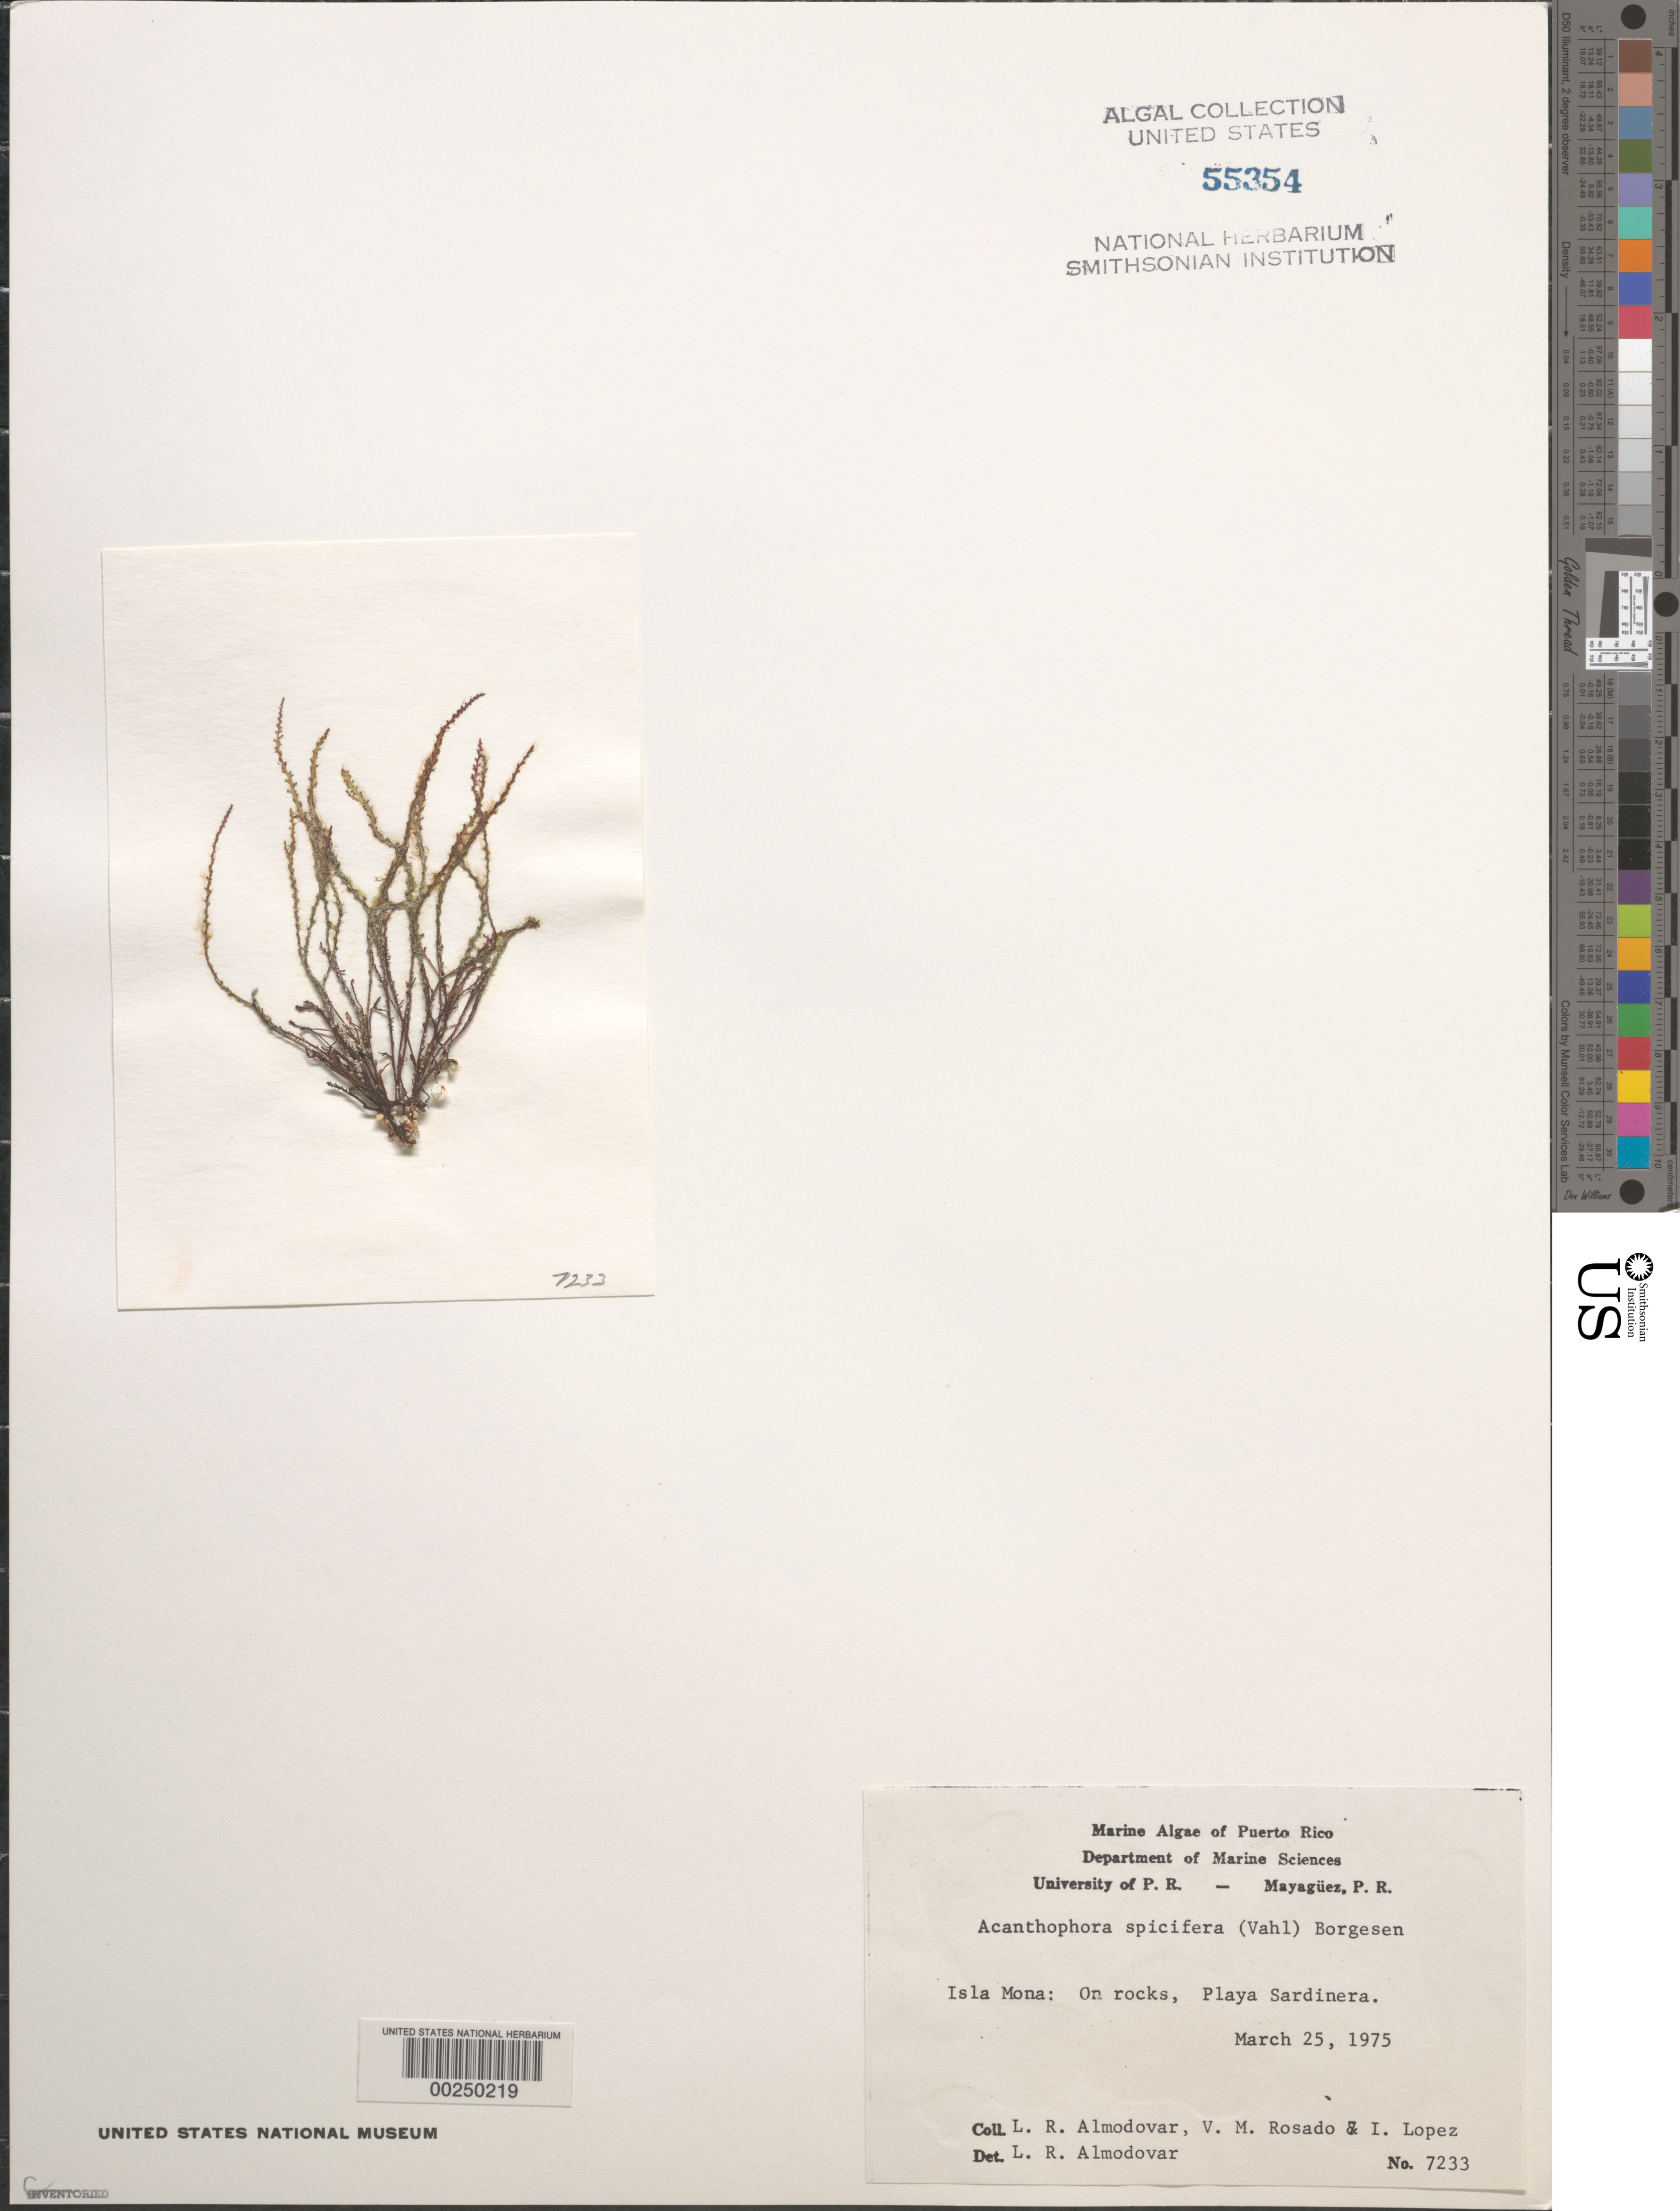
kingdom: Plantae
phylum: Rhodophyta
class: Florideophyceae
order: Ceramiales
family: Rhodomelaceae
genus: Acanthophora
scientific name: Acanthophora spicifera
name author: (Vahl) Børgesen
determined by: Almodovar, L. R.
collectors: L. Almodovar, V. Rosado & I. Lopéz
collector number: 7233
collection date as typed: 25 Mar 1975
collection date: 1975-03-25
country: Puerto Rico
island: Isla de Mona (Isla Mona)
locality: Playa Sardinera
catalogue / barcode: US 55354